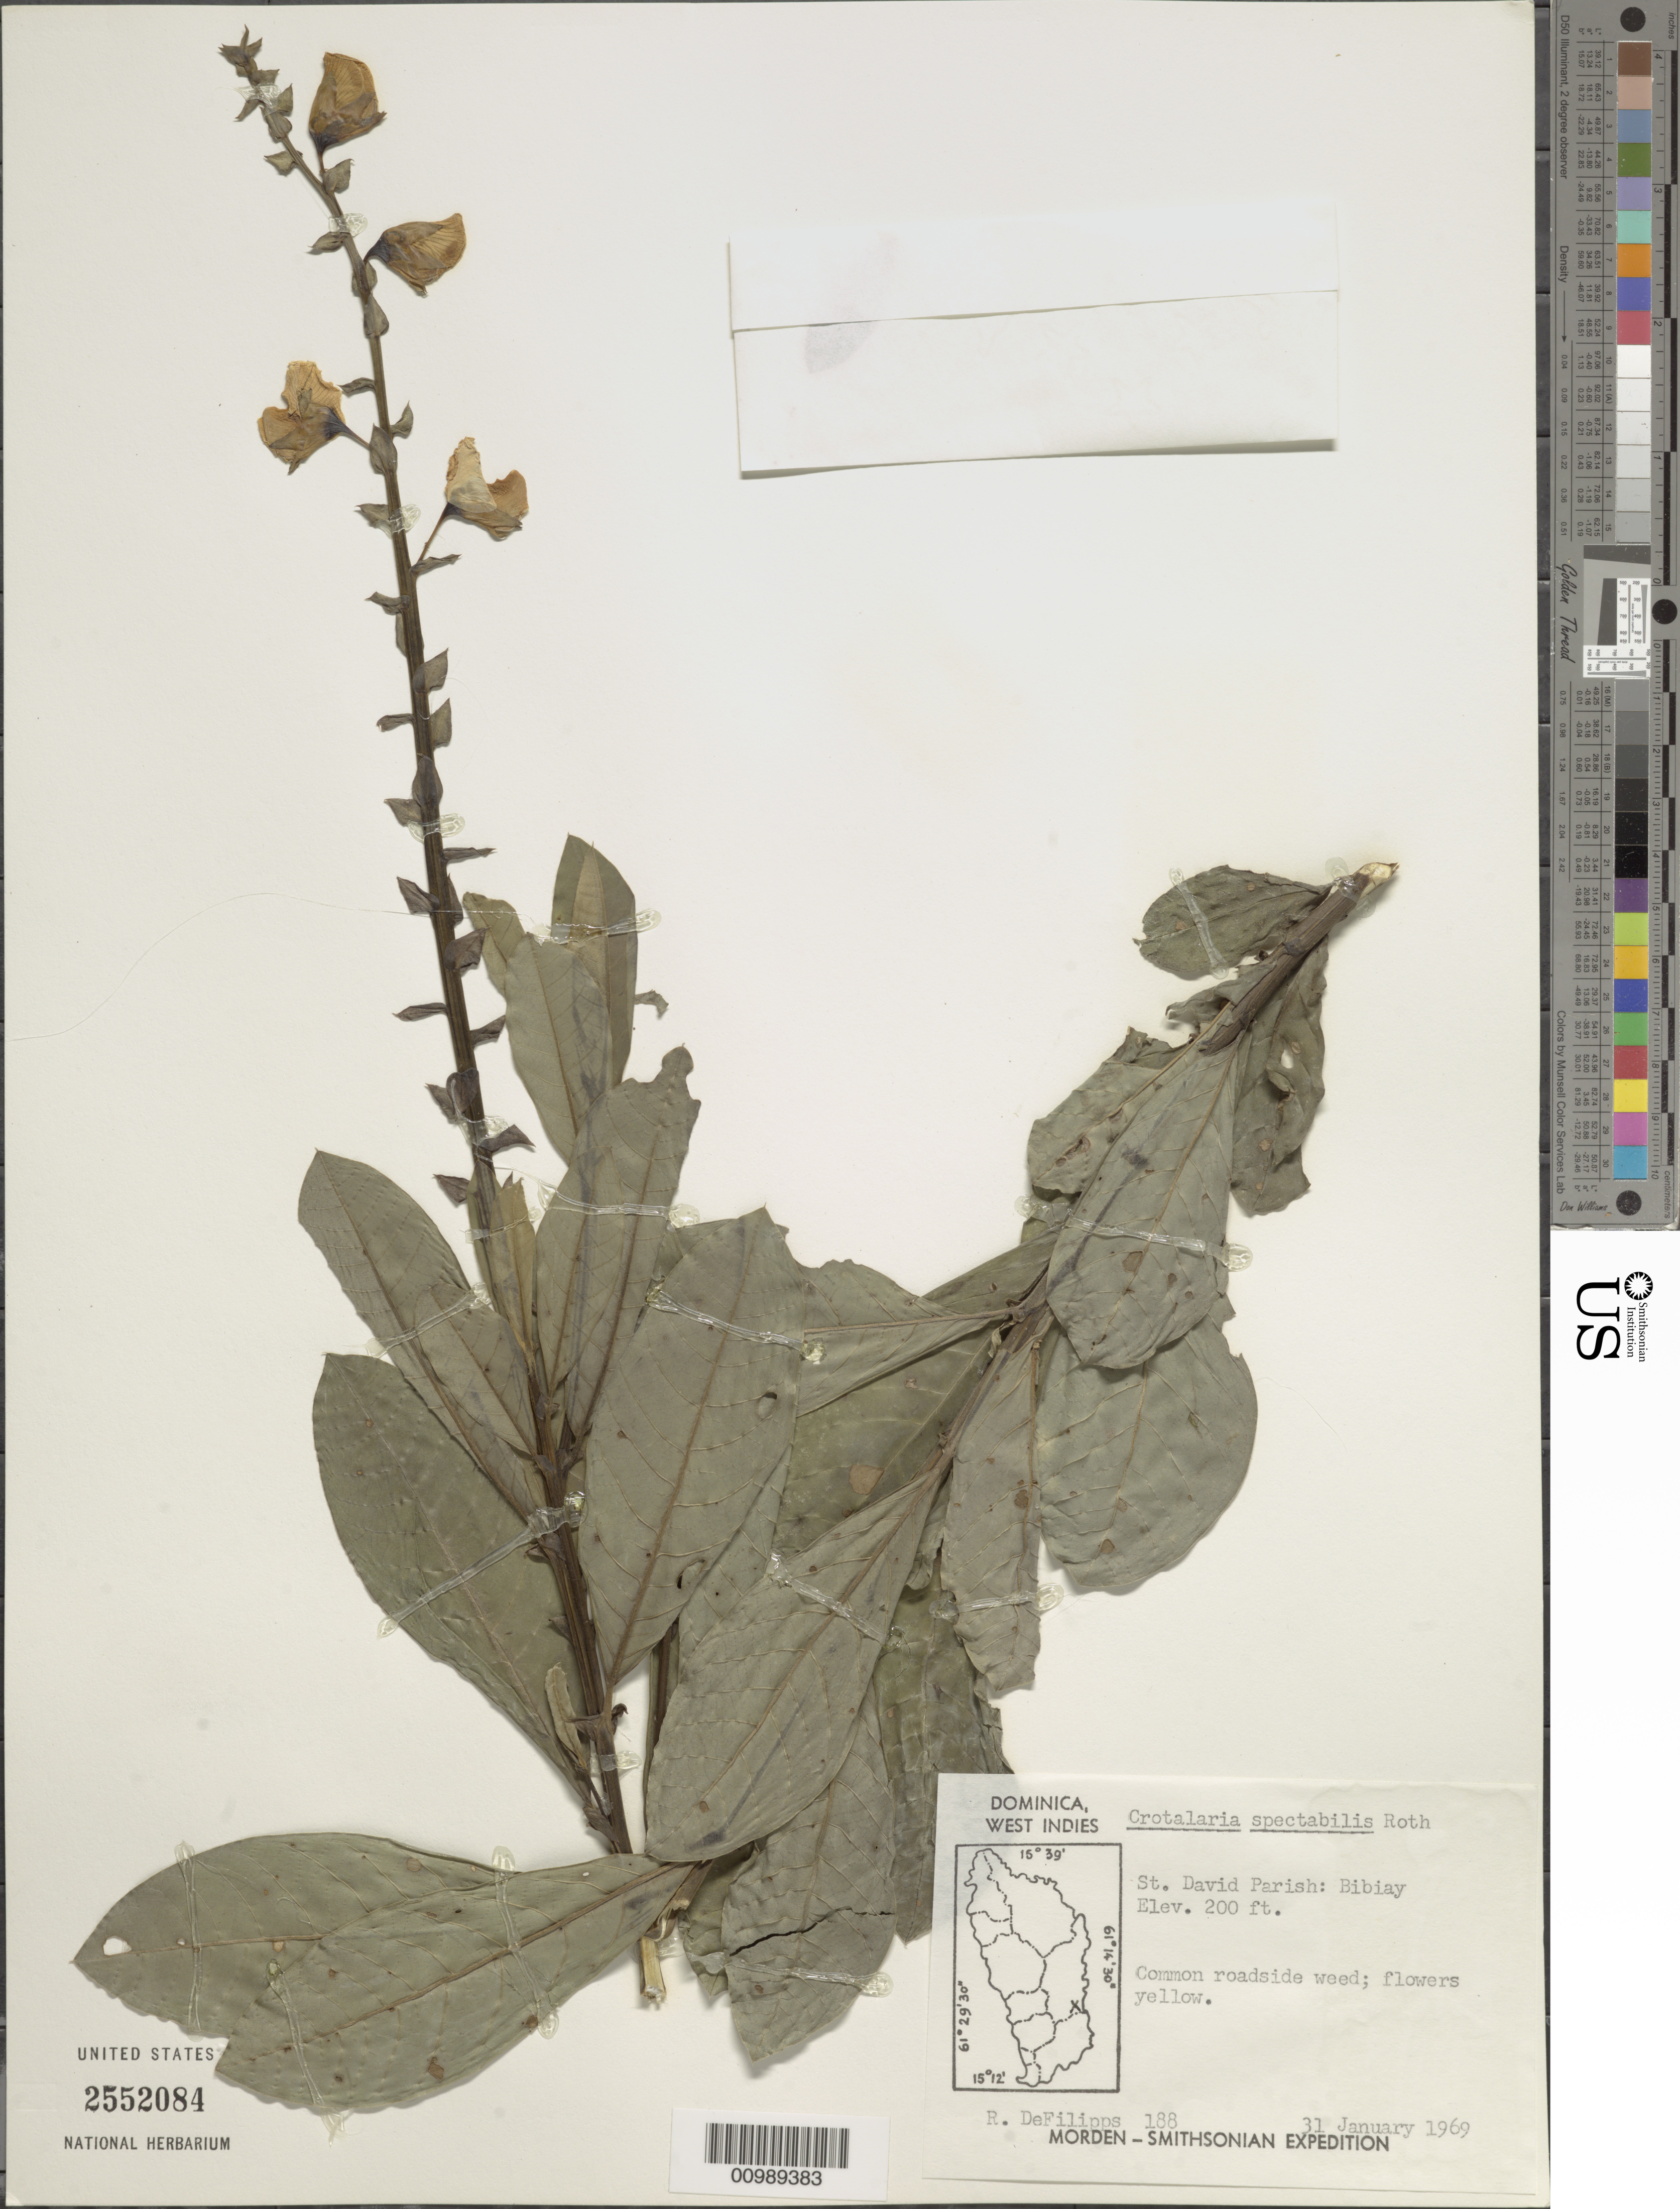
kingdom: Plantae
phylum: Tracheophyta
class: Magnoliopsida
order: Fabales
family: Fabaceae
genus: Crotalaria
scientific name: Crotalaria spectabilis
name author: Roth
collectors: R. A. DeFilipps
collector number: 188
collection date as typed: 31 Jan 1969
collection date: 1969-01-31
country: Dominica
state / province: St. David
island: Dominica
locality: Bibiay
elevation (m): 61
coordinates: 0 N, 0 E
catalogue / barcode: US 2552084